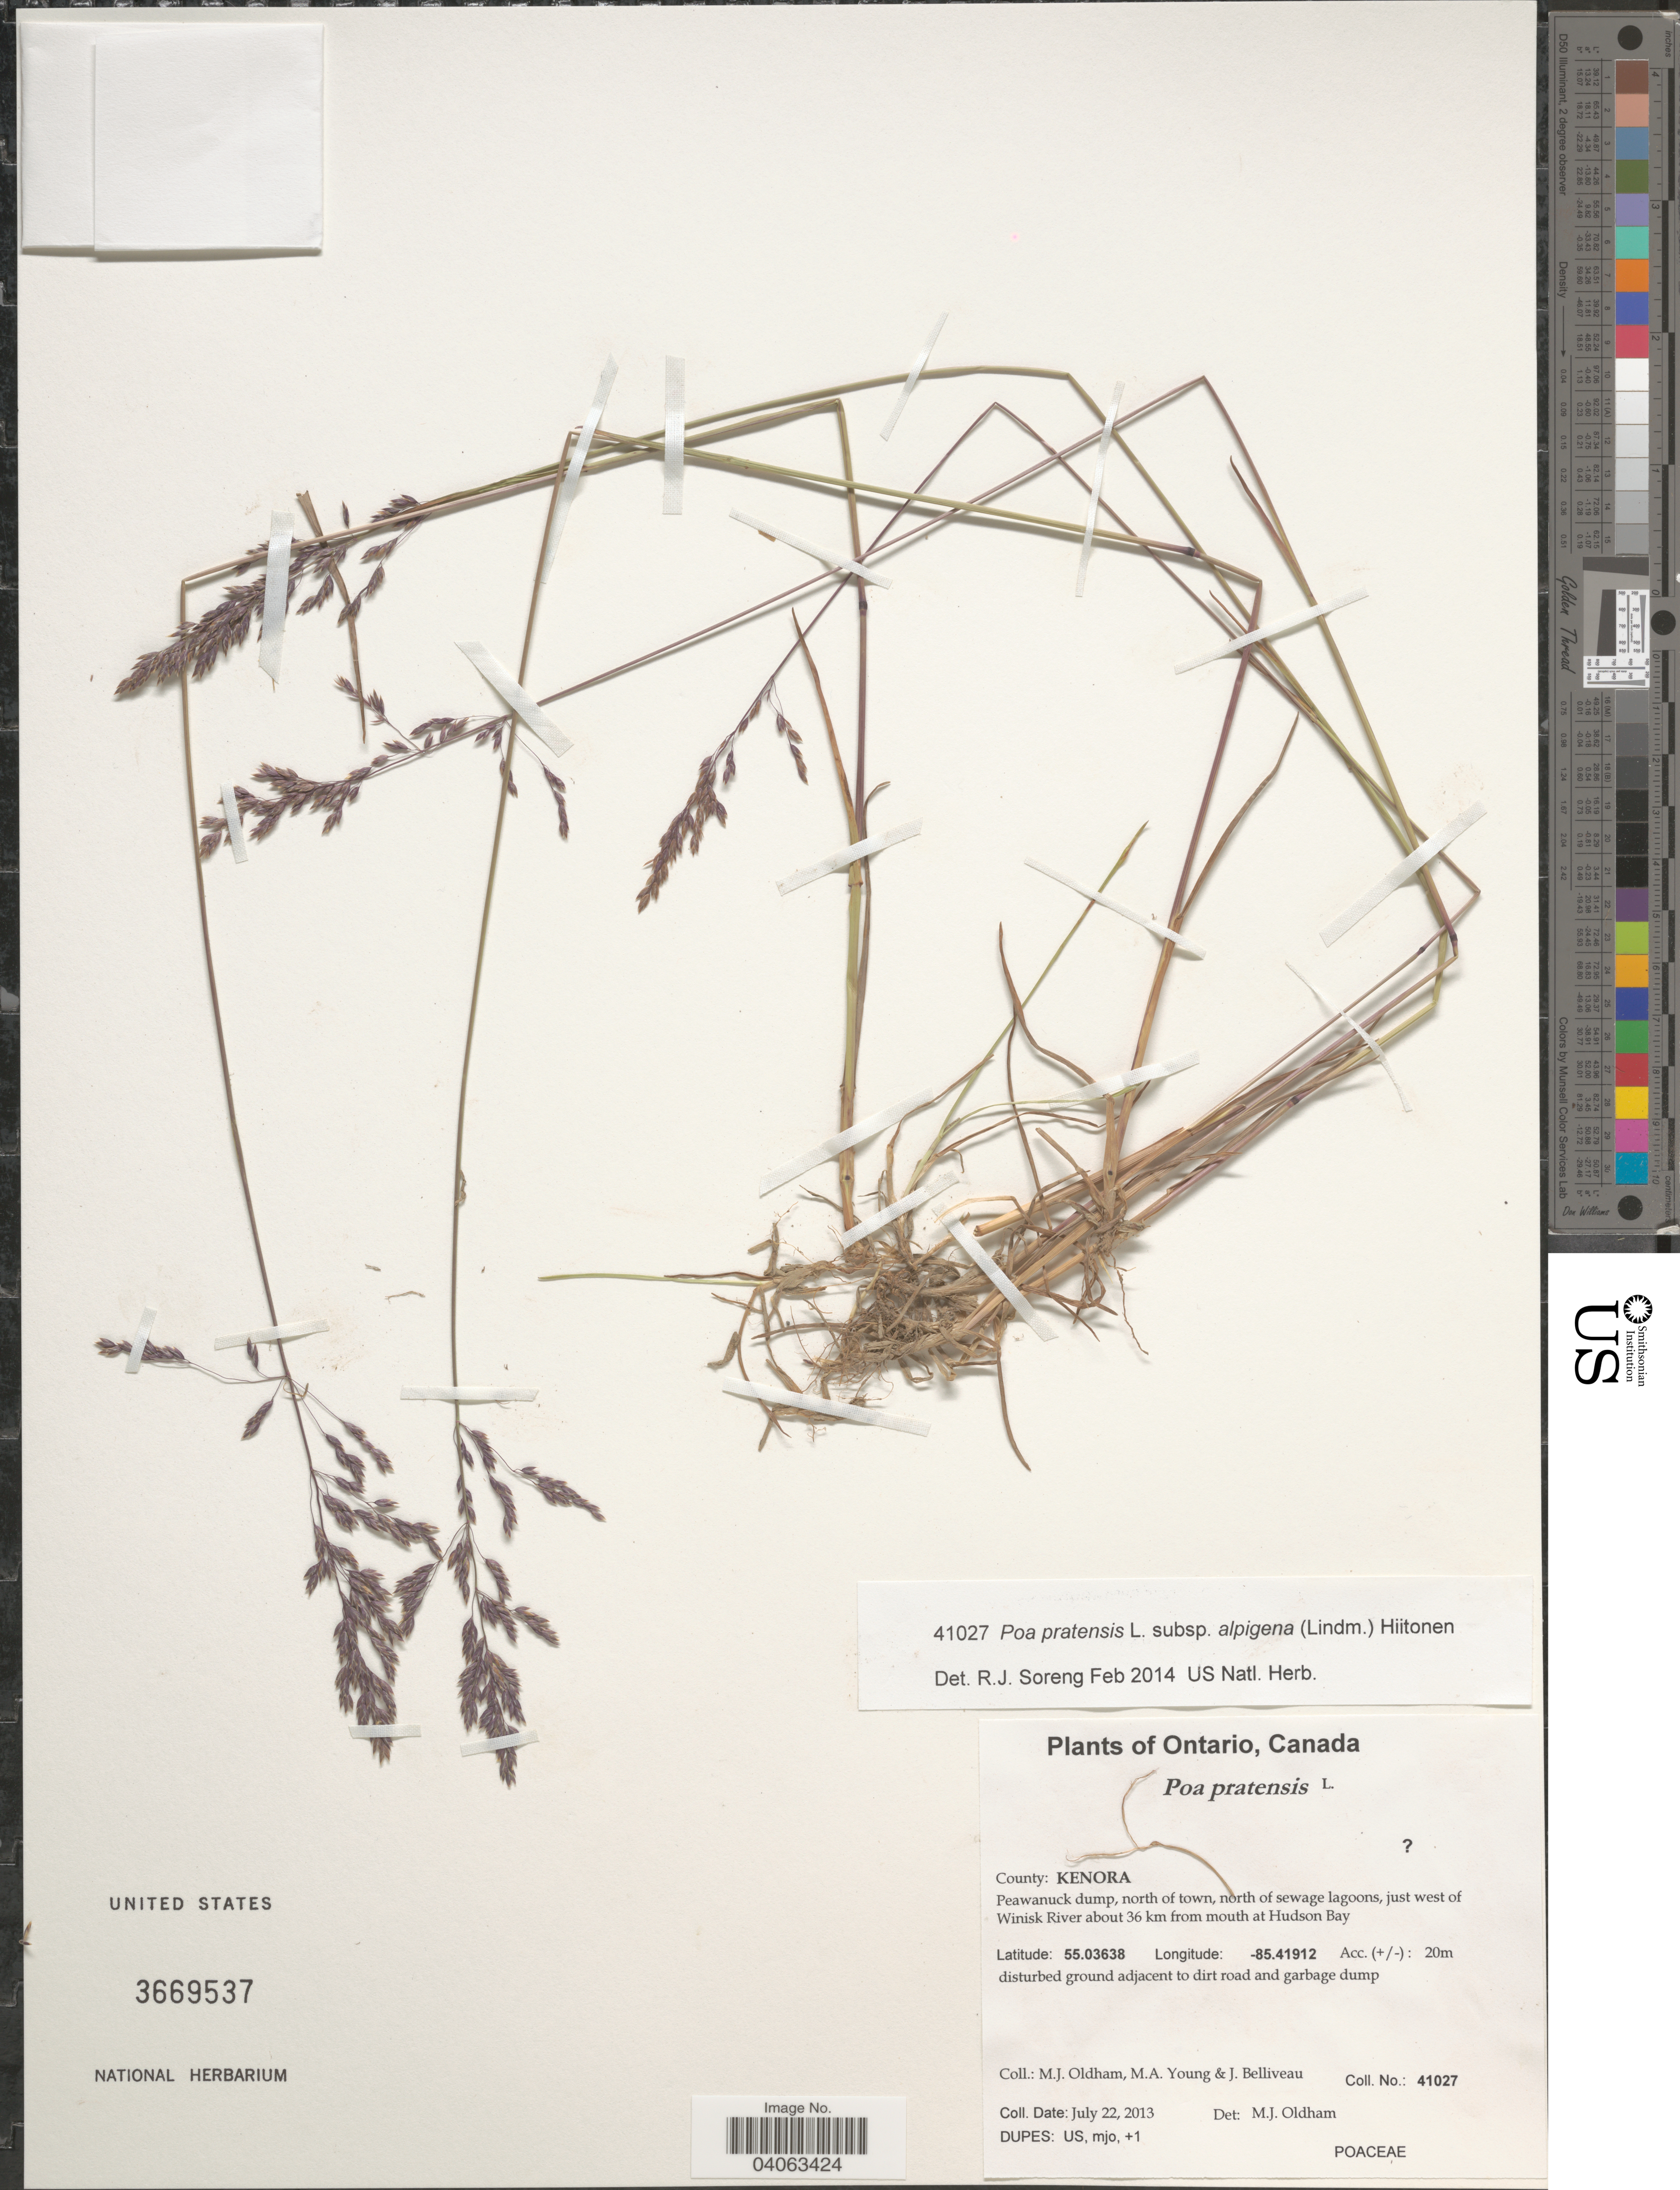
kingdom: Plantae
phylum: Tracheophyta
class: Liliopsida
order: Poales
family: Poaceae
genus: Poa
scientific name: Poa pratensis subsp. alpigena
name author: (Lindm.) Hiitonen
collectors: M. Oldham, M. Young & J. Belliveau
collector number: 41027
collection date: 2013-07-22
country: Canada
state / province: Ontario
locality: County: Kenora. Peawanuck dump, north of town, north of sewage lagoons, just west of Winisk River about 36 km from mouth at Hudson Bay.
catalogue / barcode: US 3669537